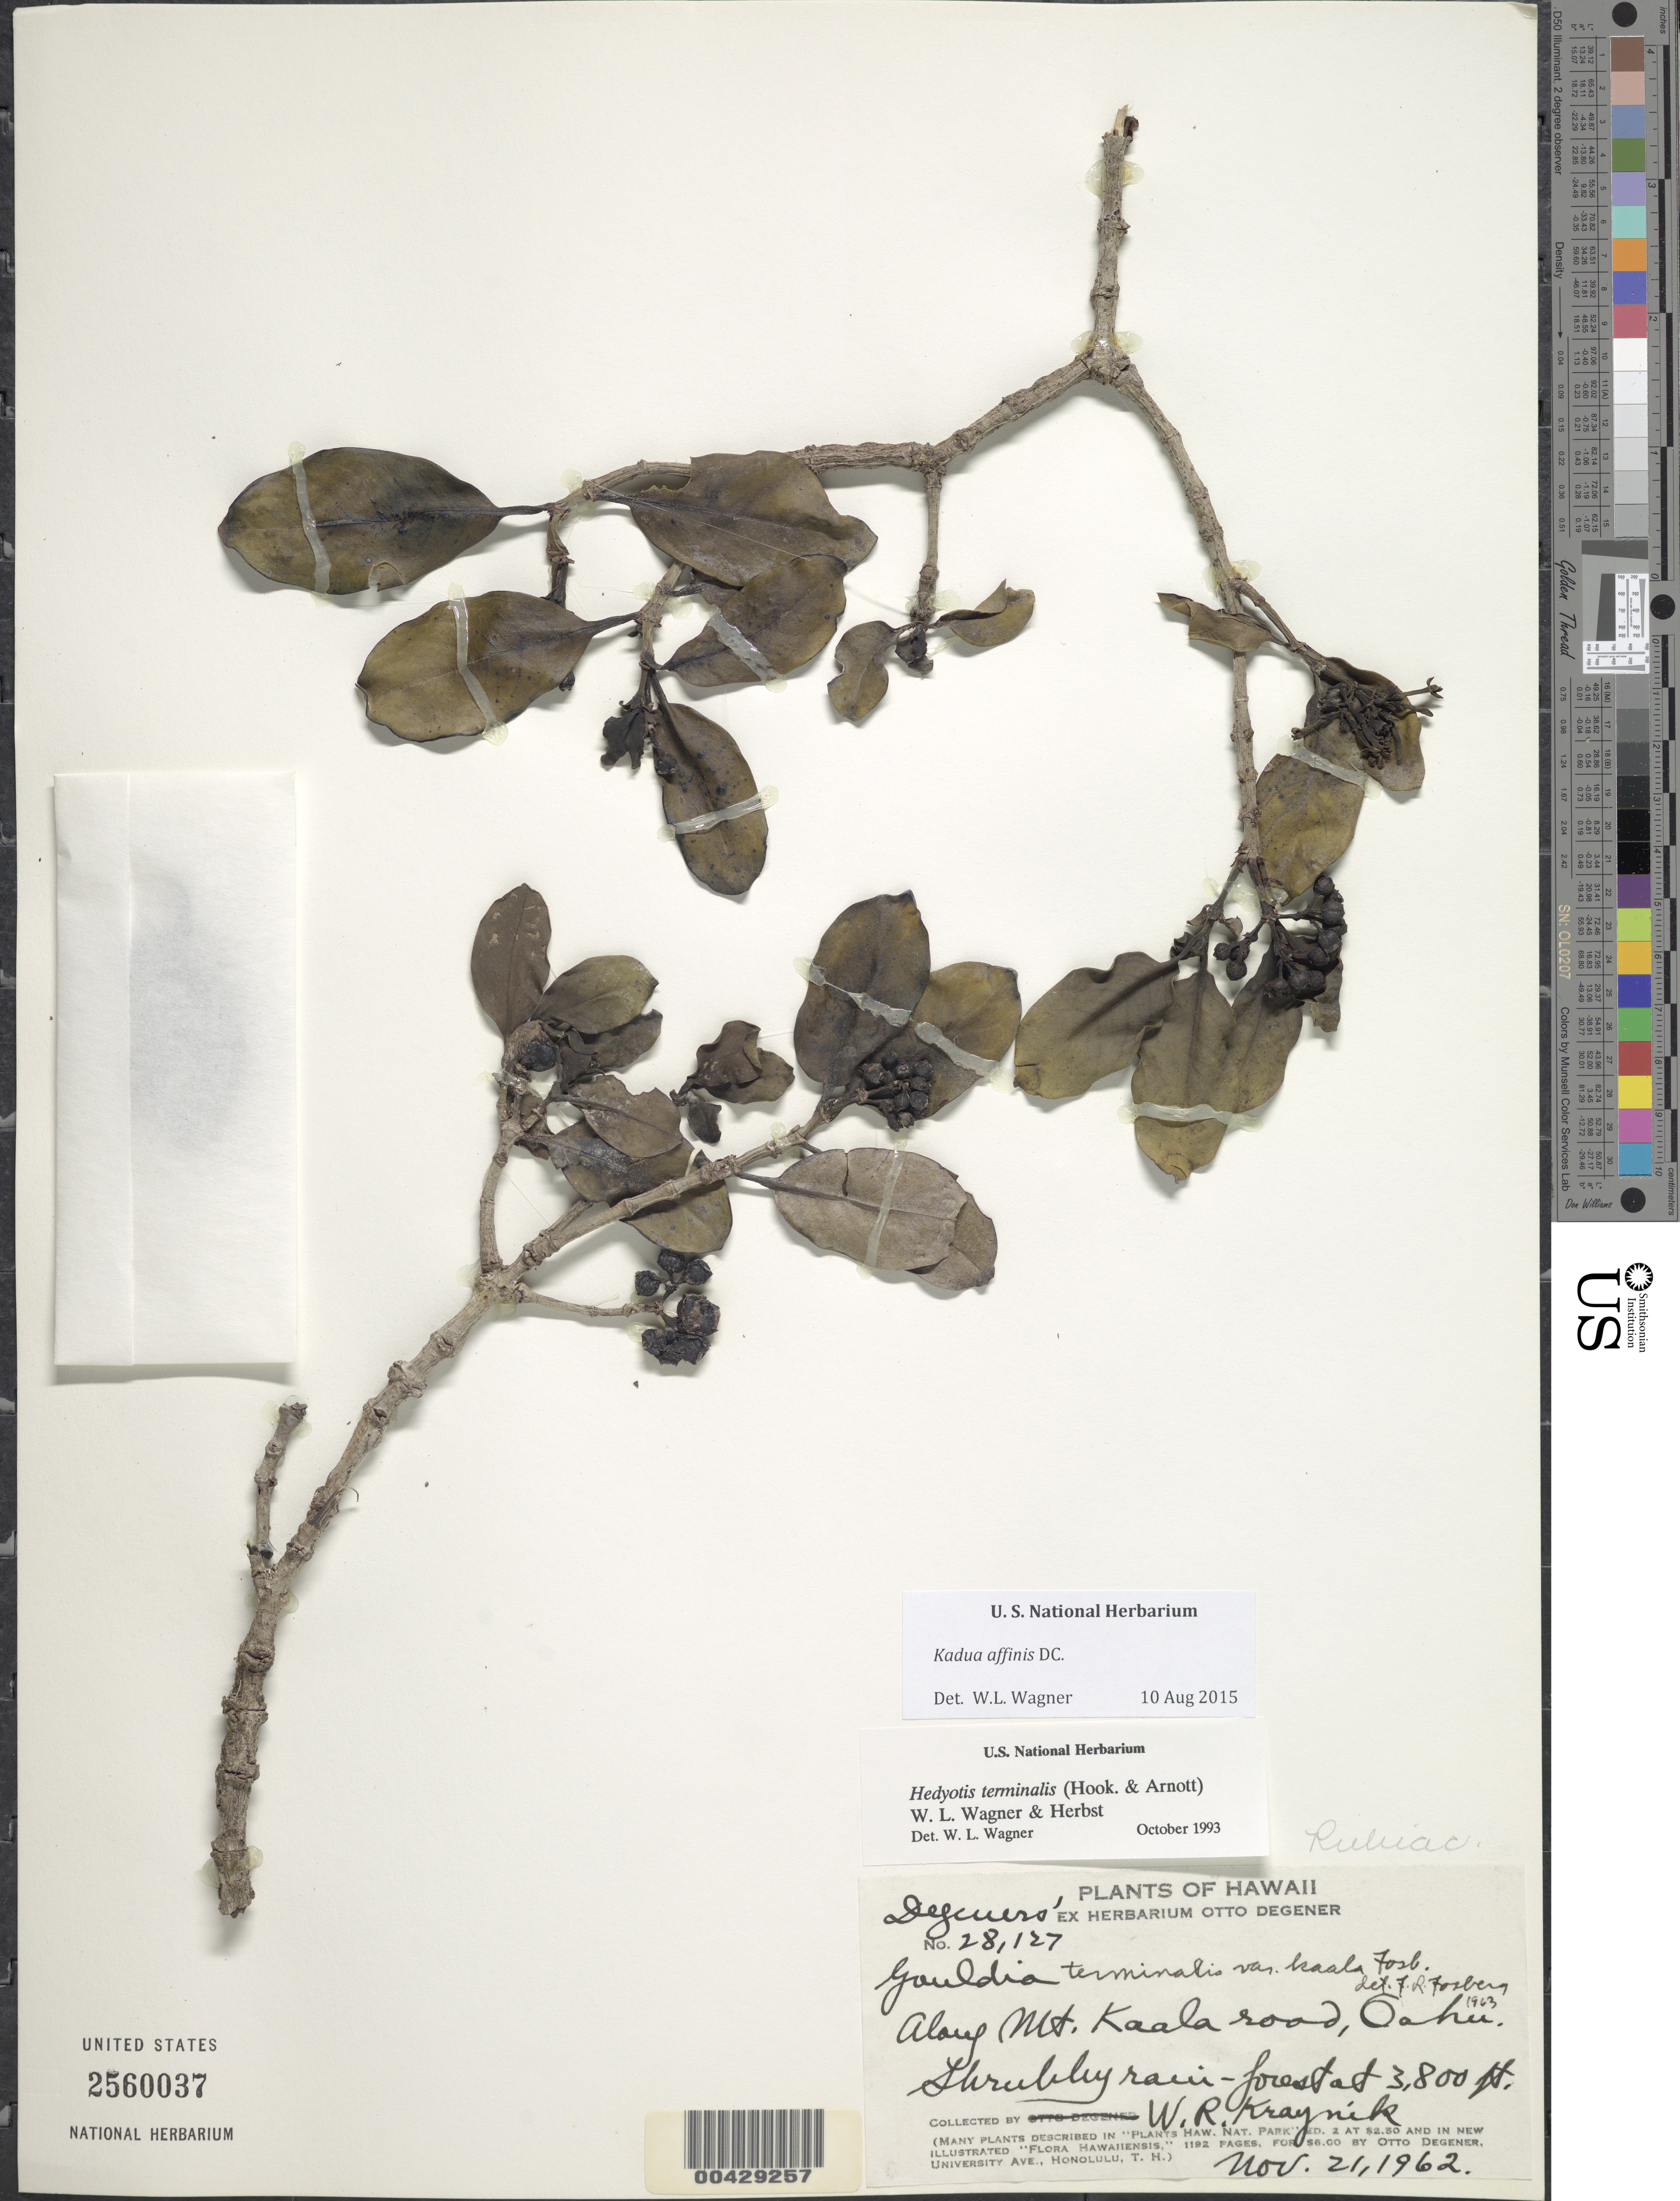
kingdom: Plantae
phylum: Tracheophyta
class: Magnoliopsida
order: Gentianales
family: Rubiaceae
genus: Kadua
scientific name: Kadua affinis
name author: DC.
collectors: W. Kraynik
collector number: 28127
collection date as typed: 21 Nov 1962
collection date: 1962-11-21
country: United States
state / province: Hawaii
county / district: Honolulu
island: Oahu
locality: Along Mt. Kaala road.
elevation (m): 1158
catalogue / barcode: US 2560037